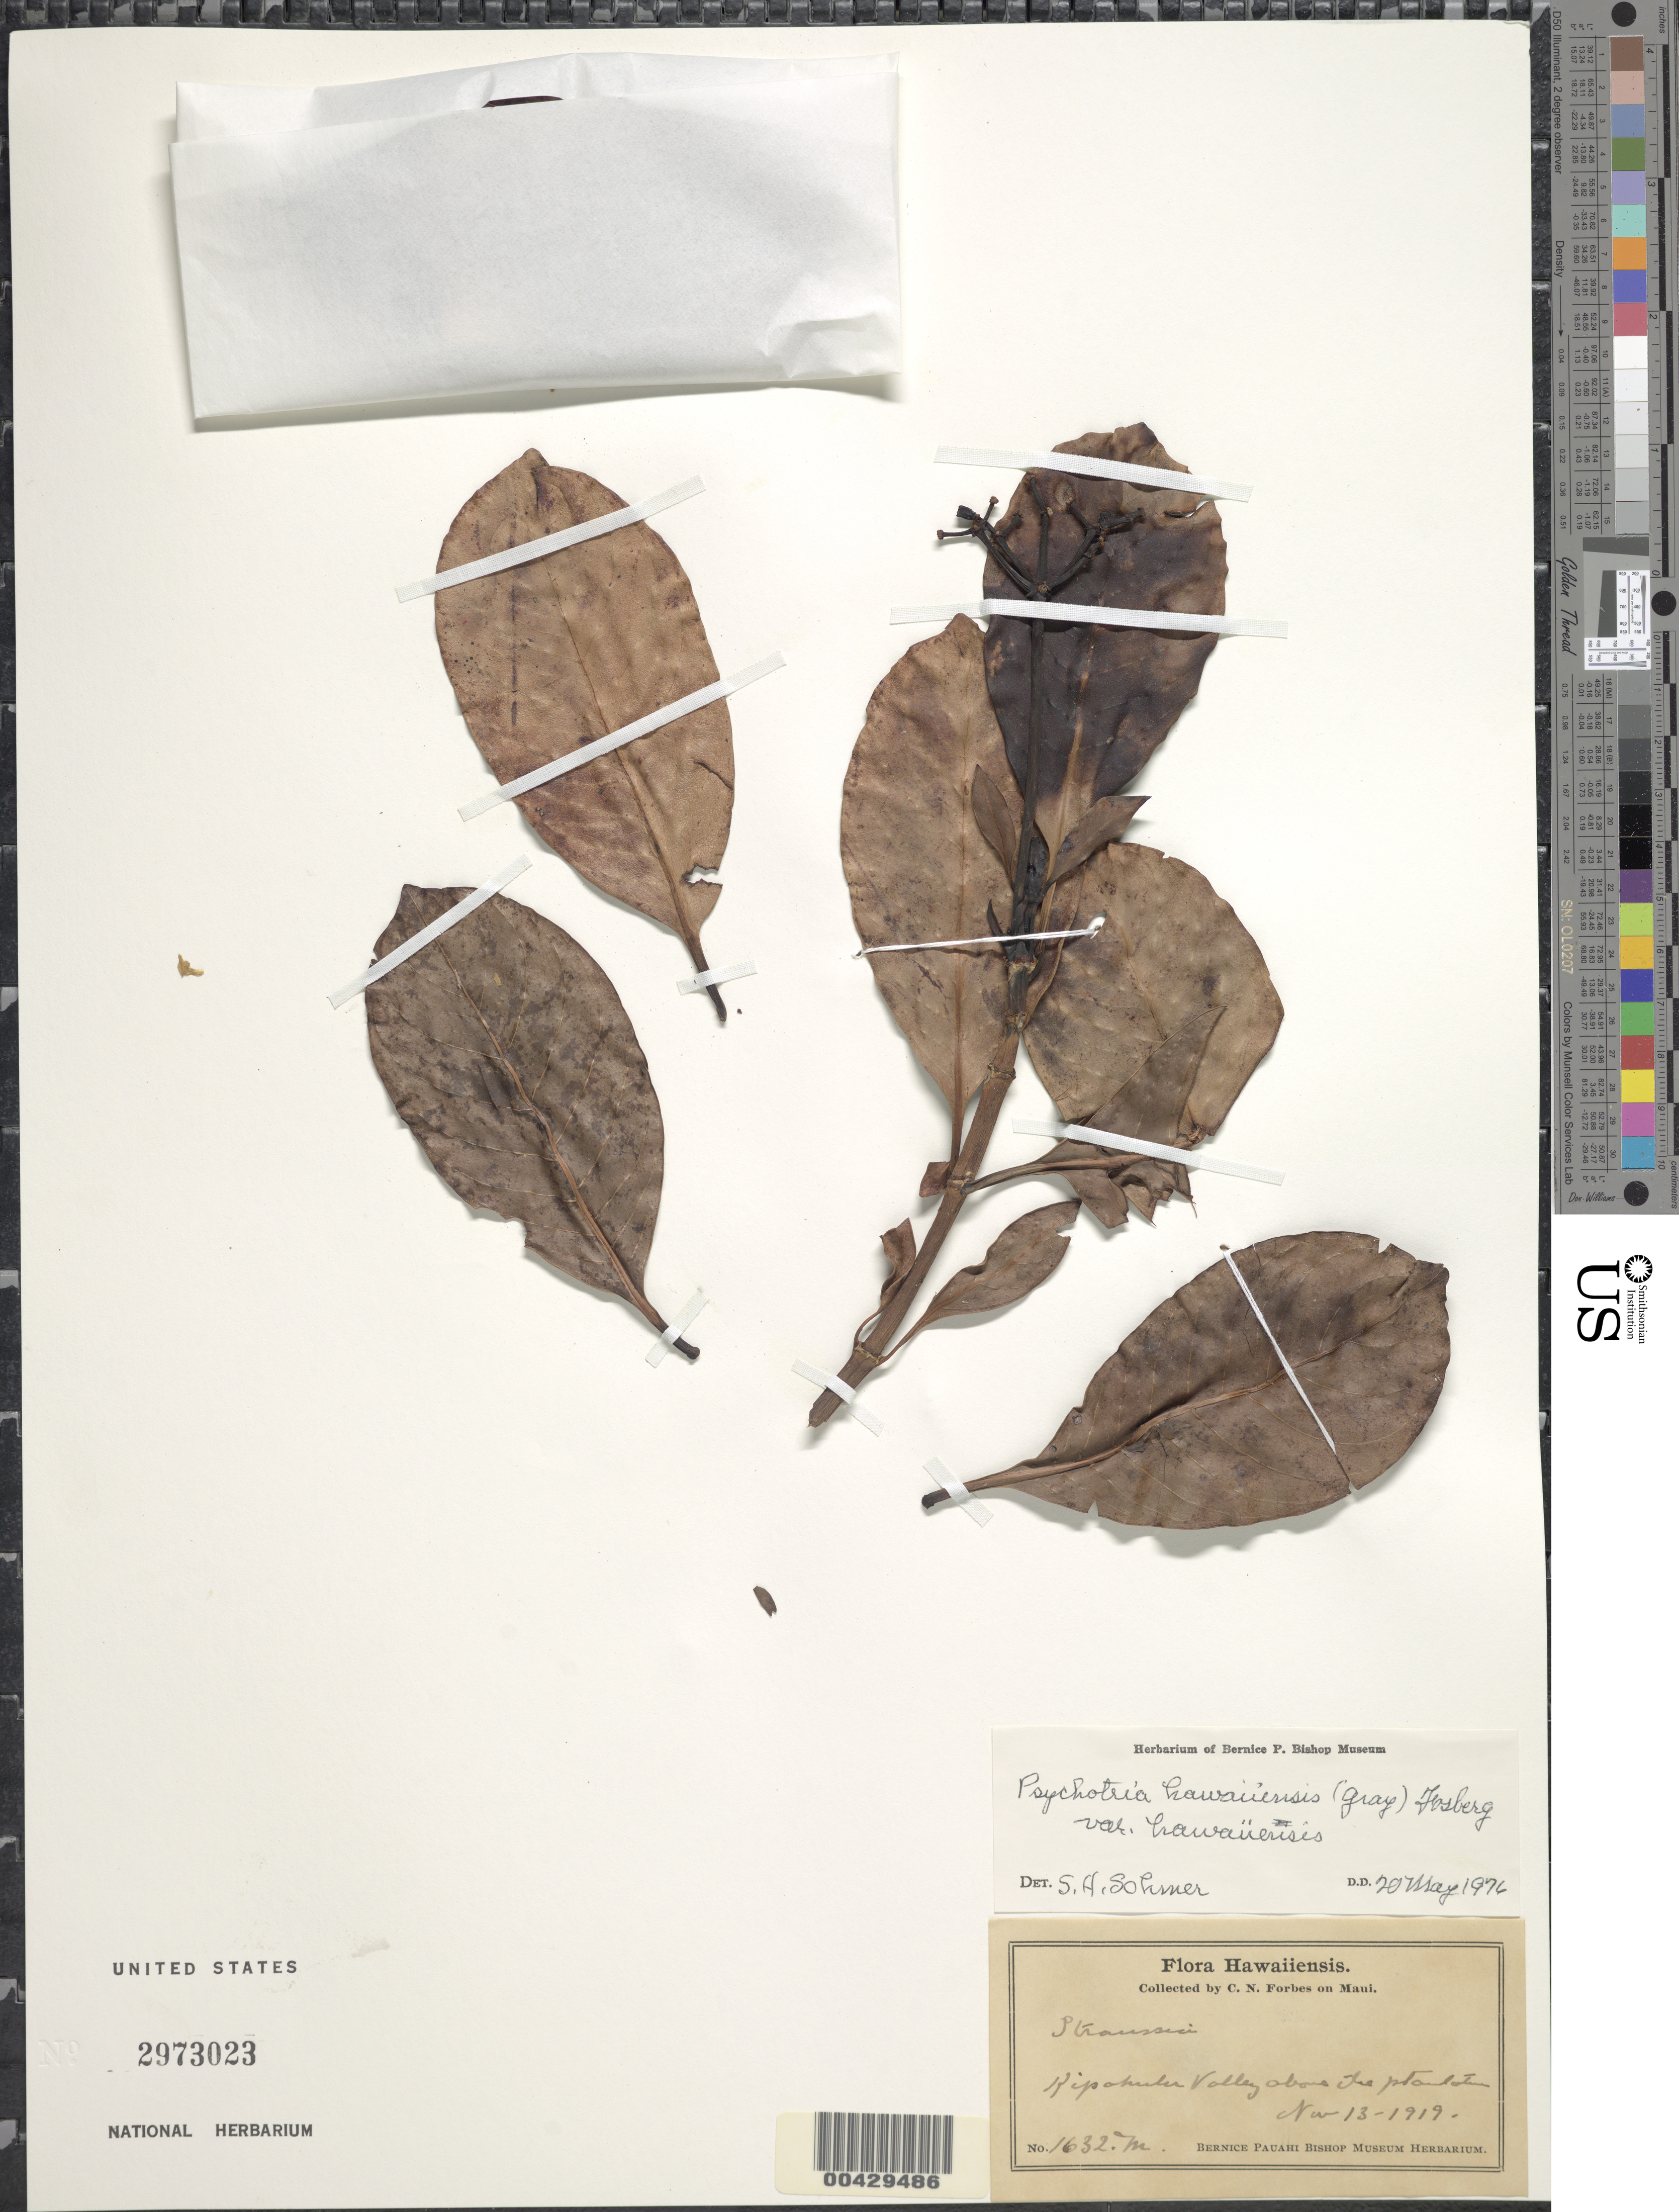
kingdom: Plantae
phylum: Tracheophyta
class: Magnoliopsida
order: Gentianales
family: Rubiaceae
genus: Psychotria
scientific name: Psychotria hawaiiensis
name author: (A. Gray) Fosberg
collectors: C. N. Forbes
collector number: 1632.M.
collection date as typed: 13 Nov 1919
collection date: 1919-11-13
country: United States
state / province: Hawaii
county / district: Maui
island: Maui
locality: Kipahulu Valley above the plantation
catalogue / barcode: US 2973023